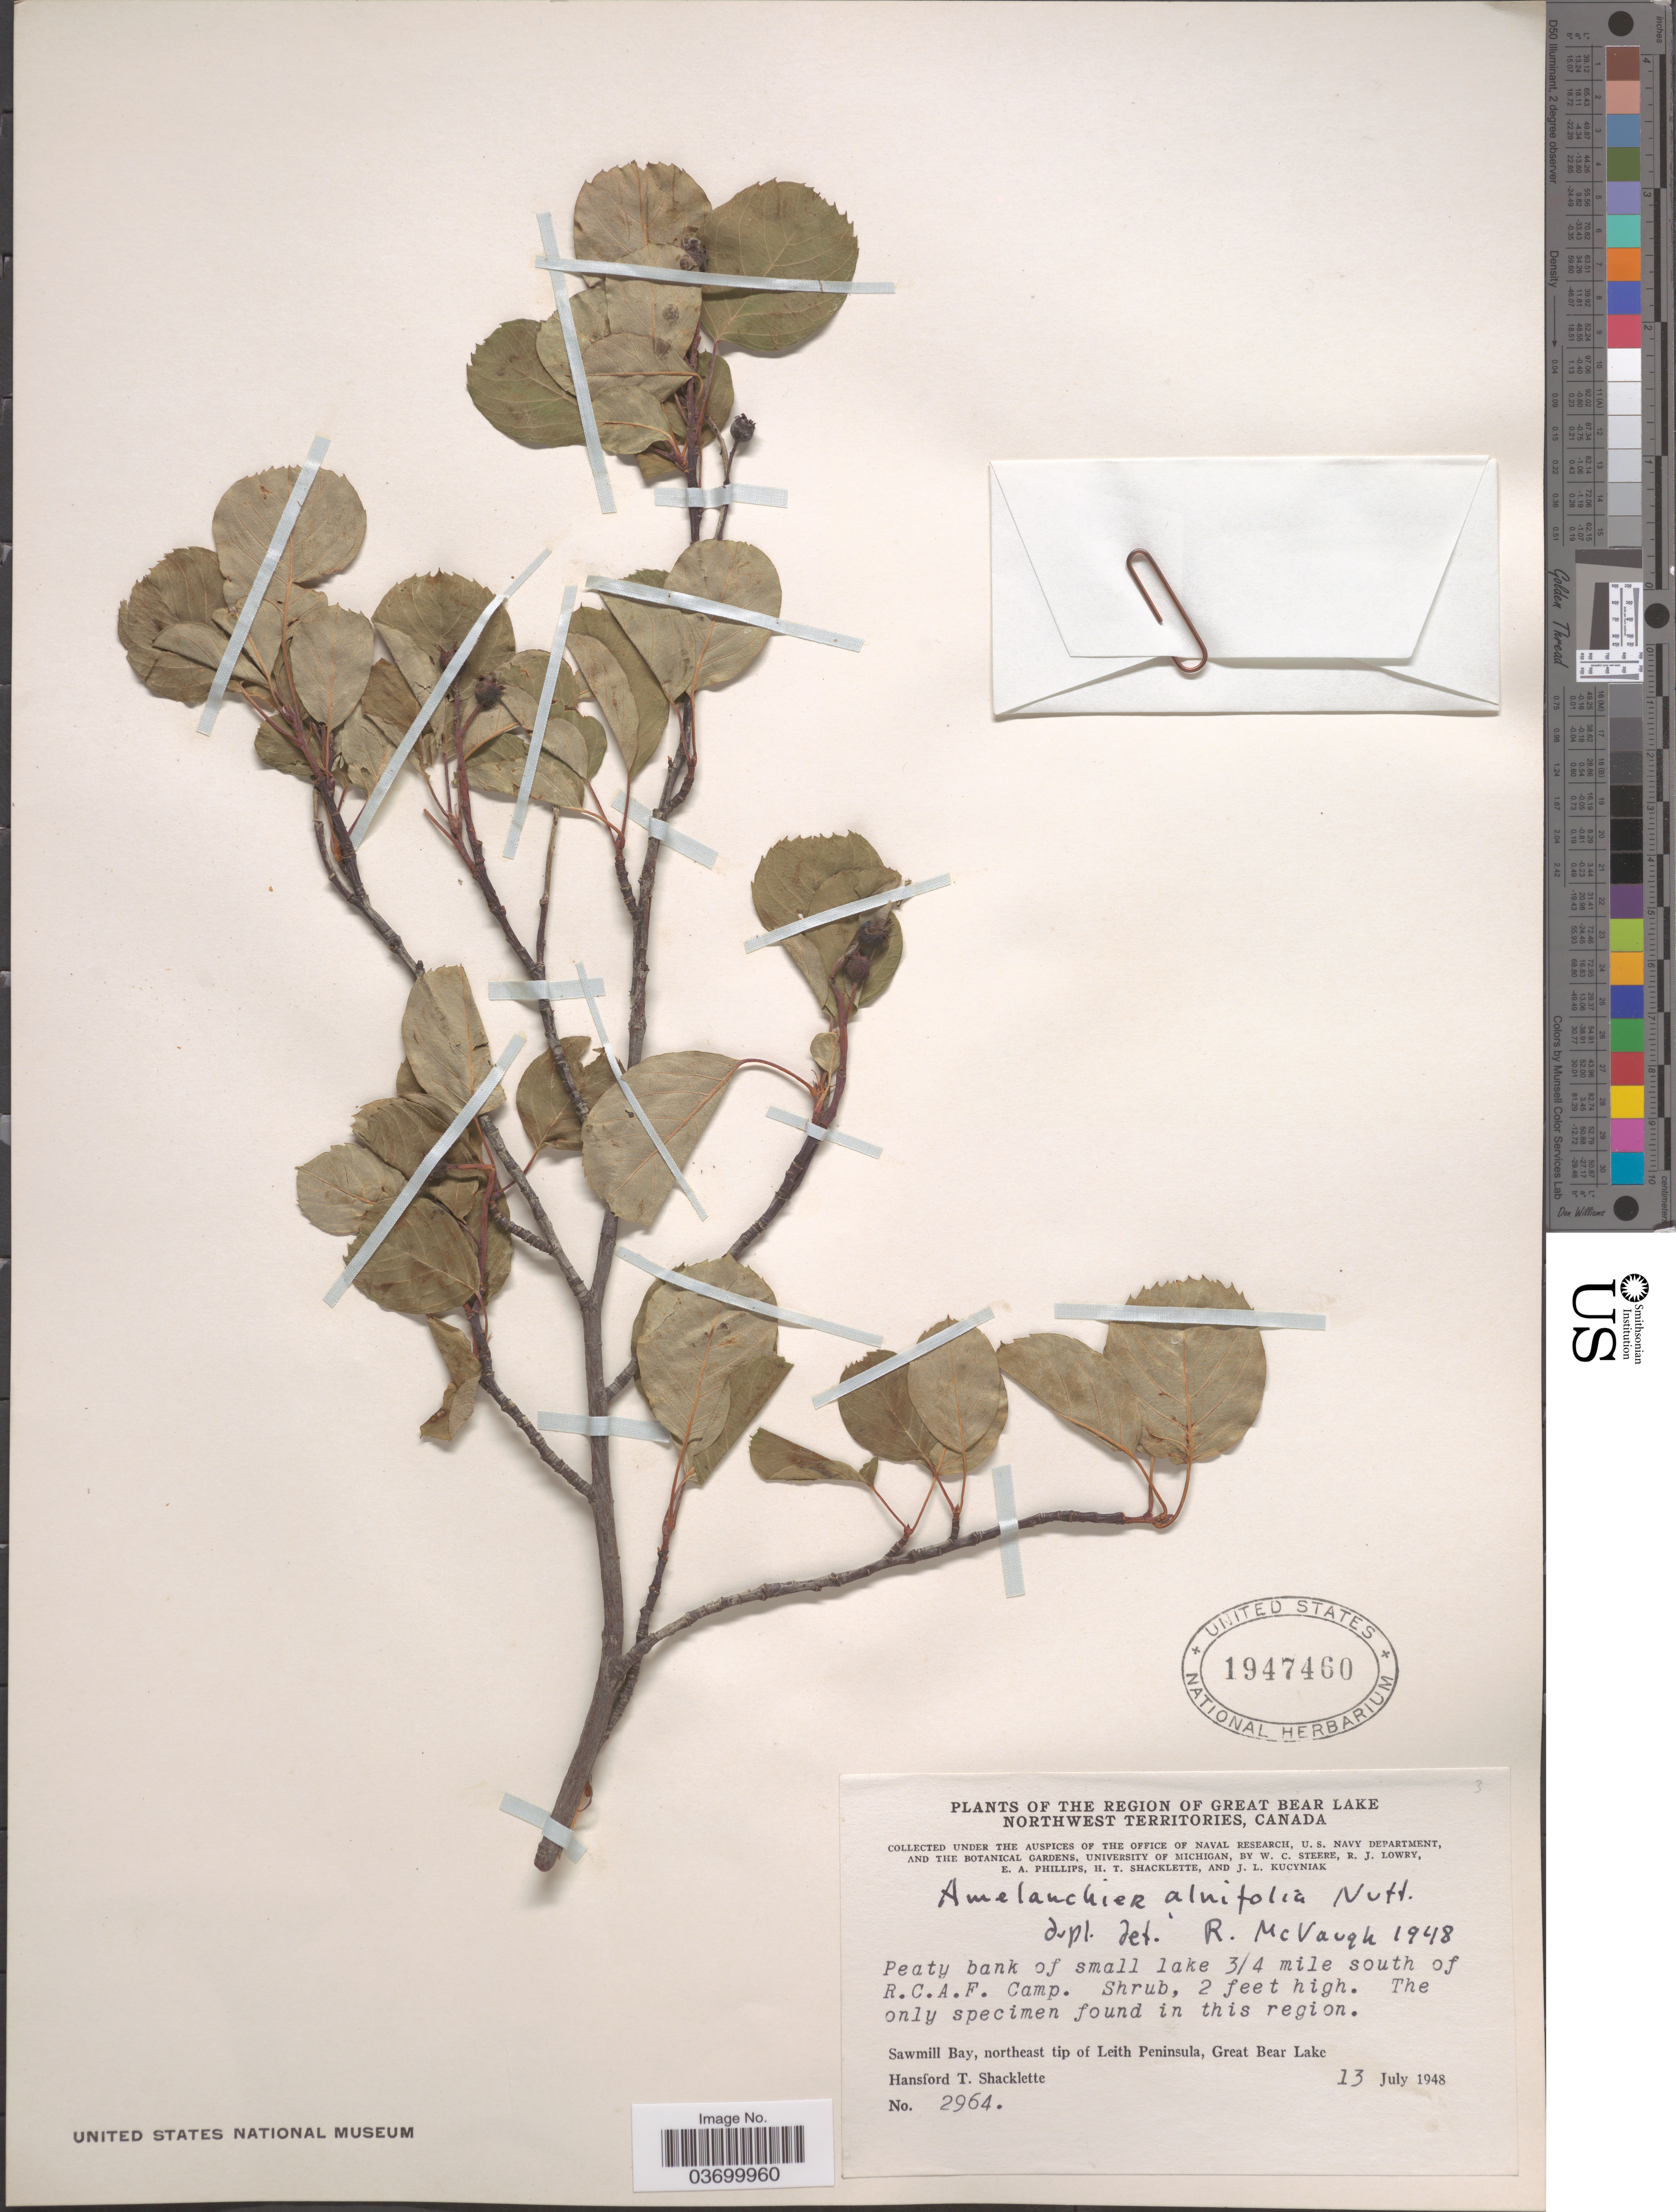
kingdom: Plantae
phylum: Tracheophyta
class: Magnoliopsida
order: Rosales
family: Rosaceae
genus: Amelanchier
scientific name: Amelanchier alnifolia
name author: (Nutt.) Nutt. ex M. Roem.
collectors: H. Shacklette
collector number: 2964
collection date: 1948-07-13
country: Canada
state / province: Northwest Territories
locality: The Region of Great Bear Lake. Peaty bank of small lake ¾ mile south of R.C.A.F. Camp. Sawmill Bay, northeast tip of Leith Peninsula, Great Bear Lake.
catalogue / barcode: US 1947460